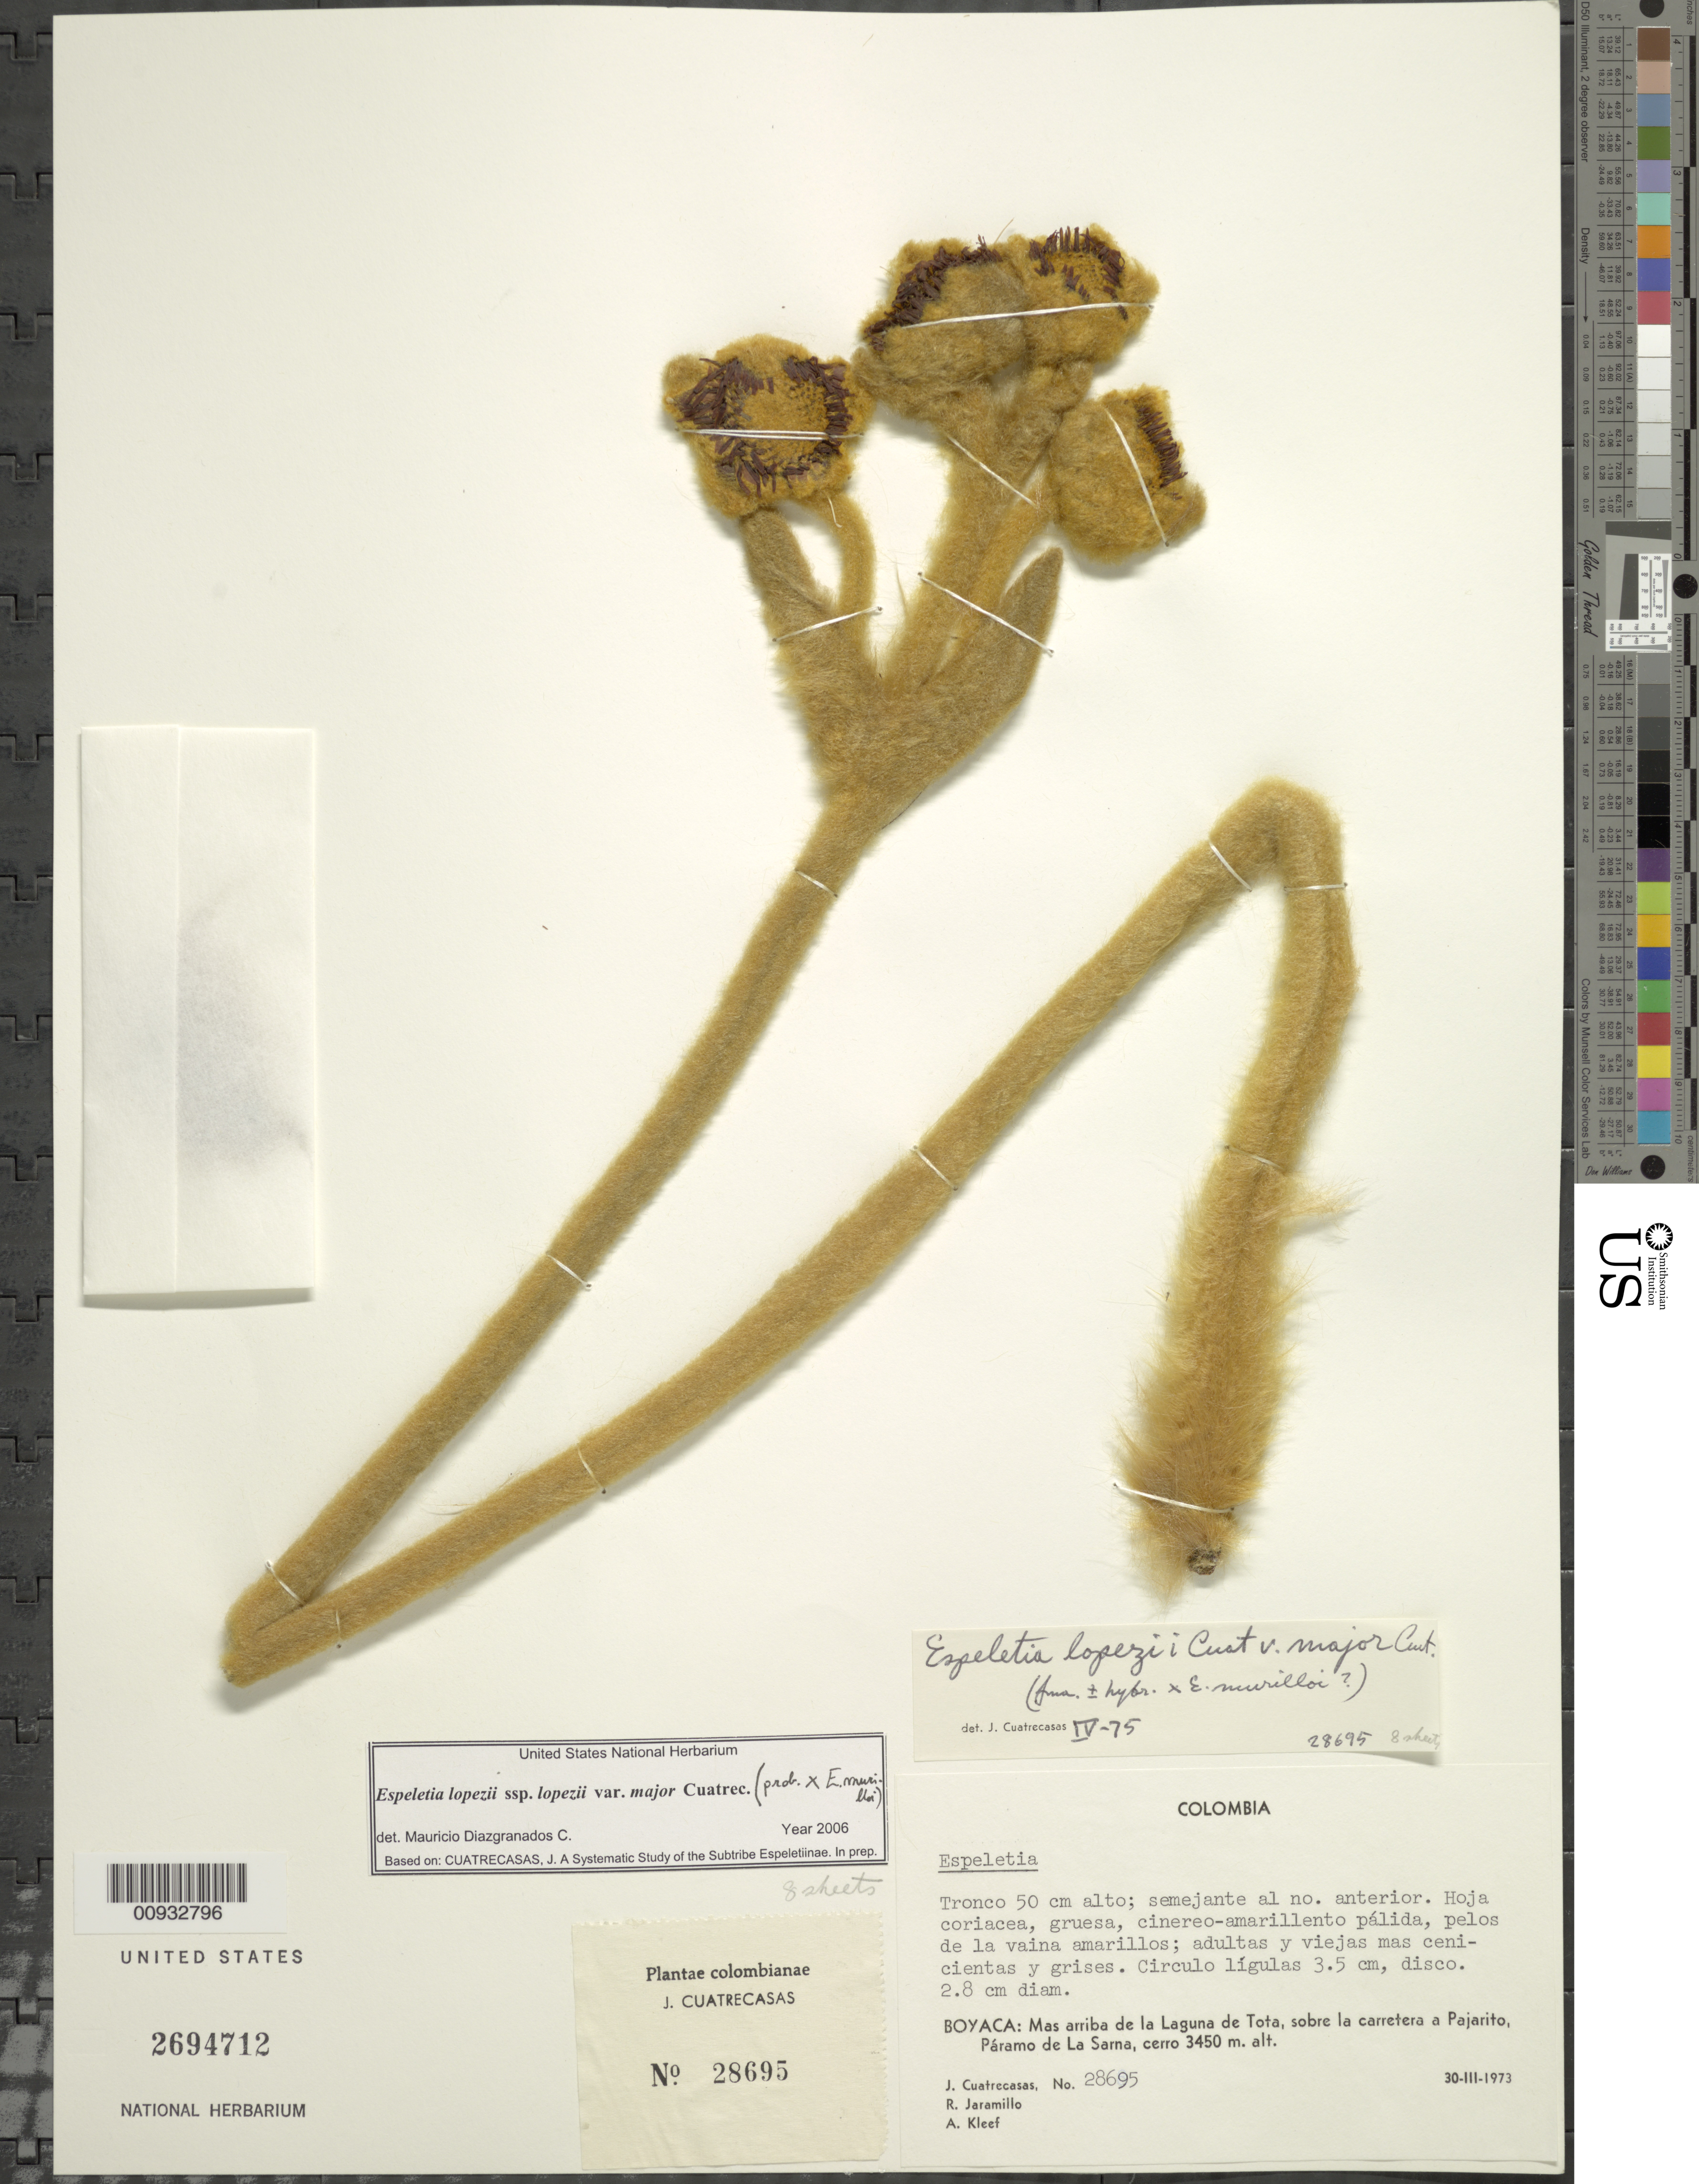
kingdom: Plantae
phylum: Tracheophyta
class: Magnoliopsida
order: Asterales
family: Asteraceae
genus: Espeletia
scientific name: Espeletia lopezii var. major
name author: Cuatrec.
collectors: J. Cuatrecasas, R. Jaramillo M. & A. Kleef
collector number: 28695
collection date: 1973-03-30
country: Colombia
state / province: Boyacá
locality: Mas arriba de la Laguna de Tota, sobre la carretera a Pajarito, Paramo de La Sarna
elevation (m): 3450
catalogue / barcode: US 2694712